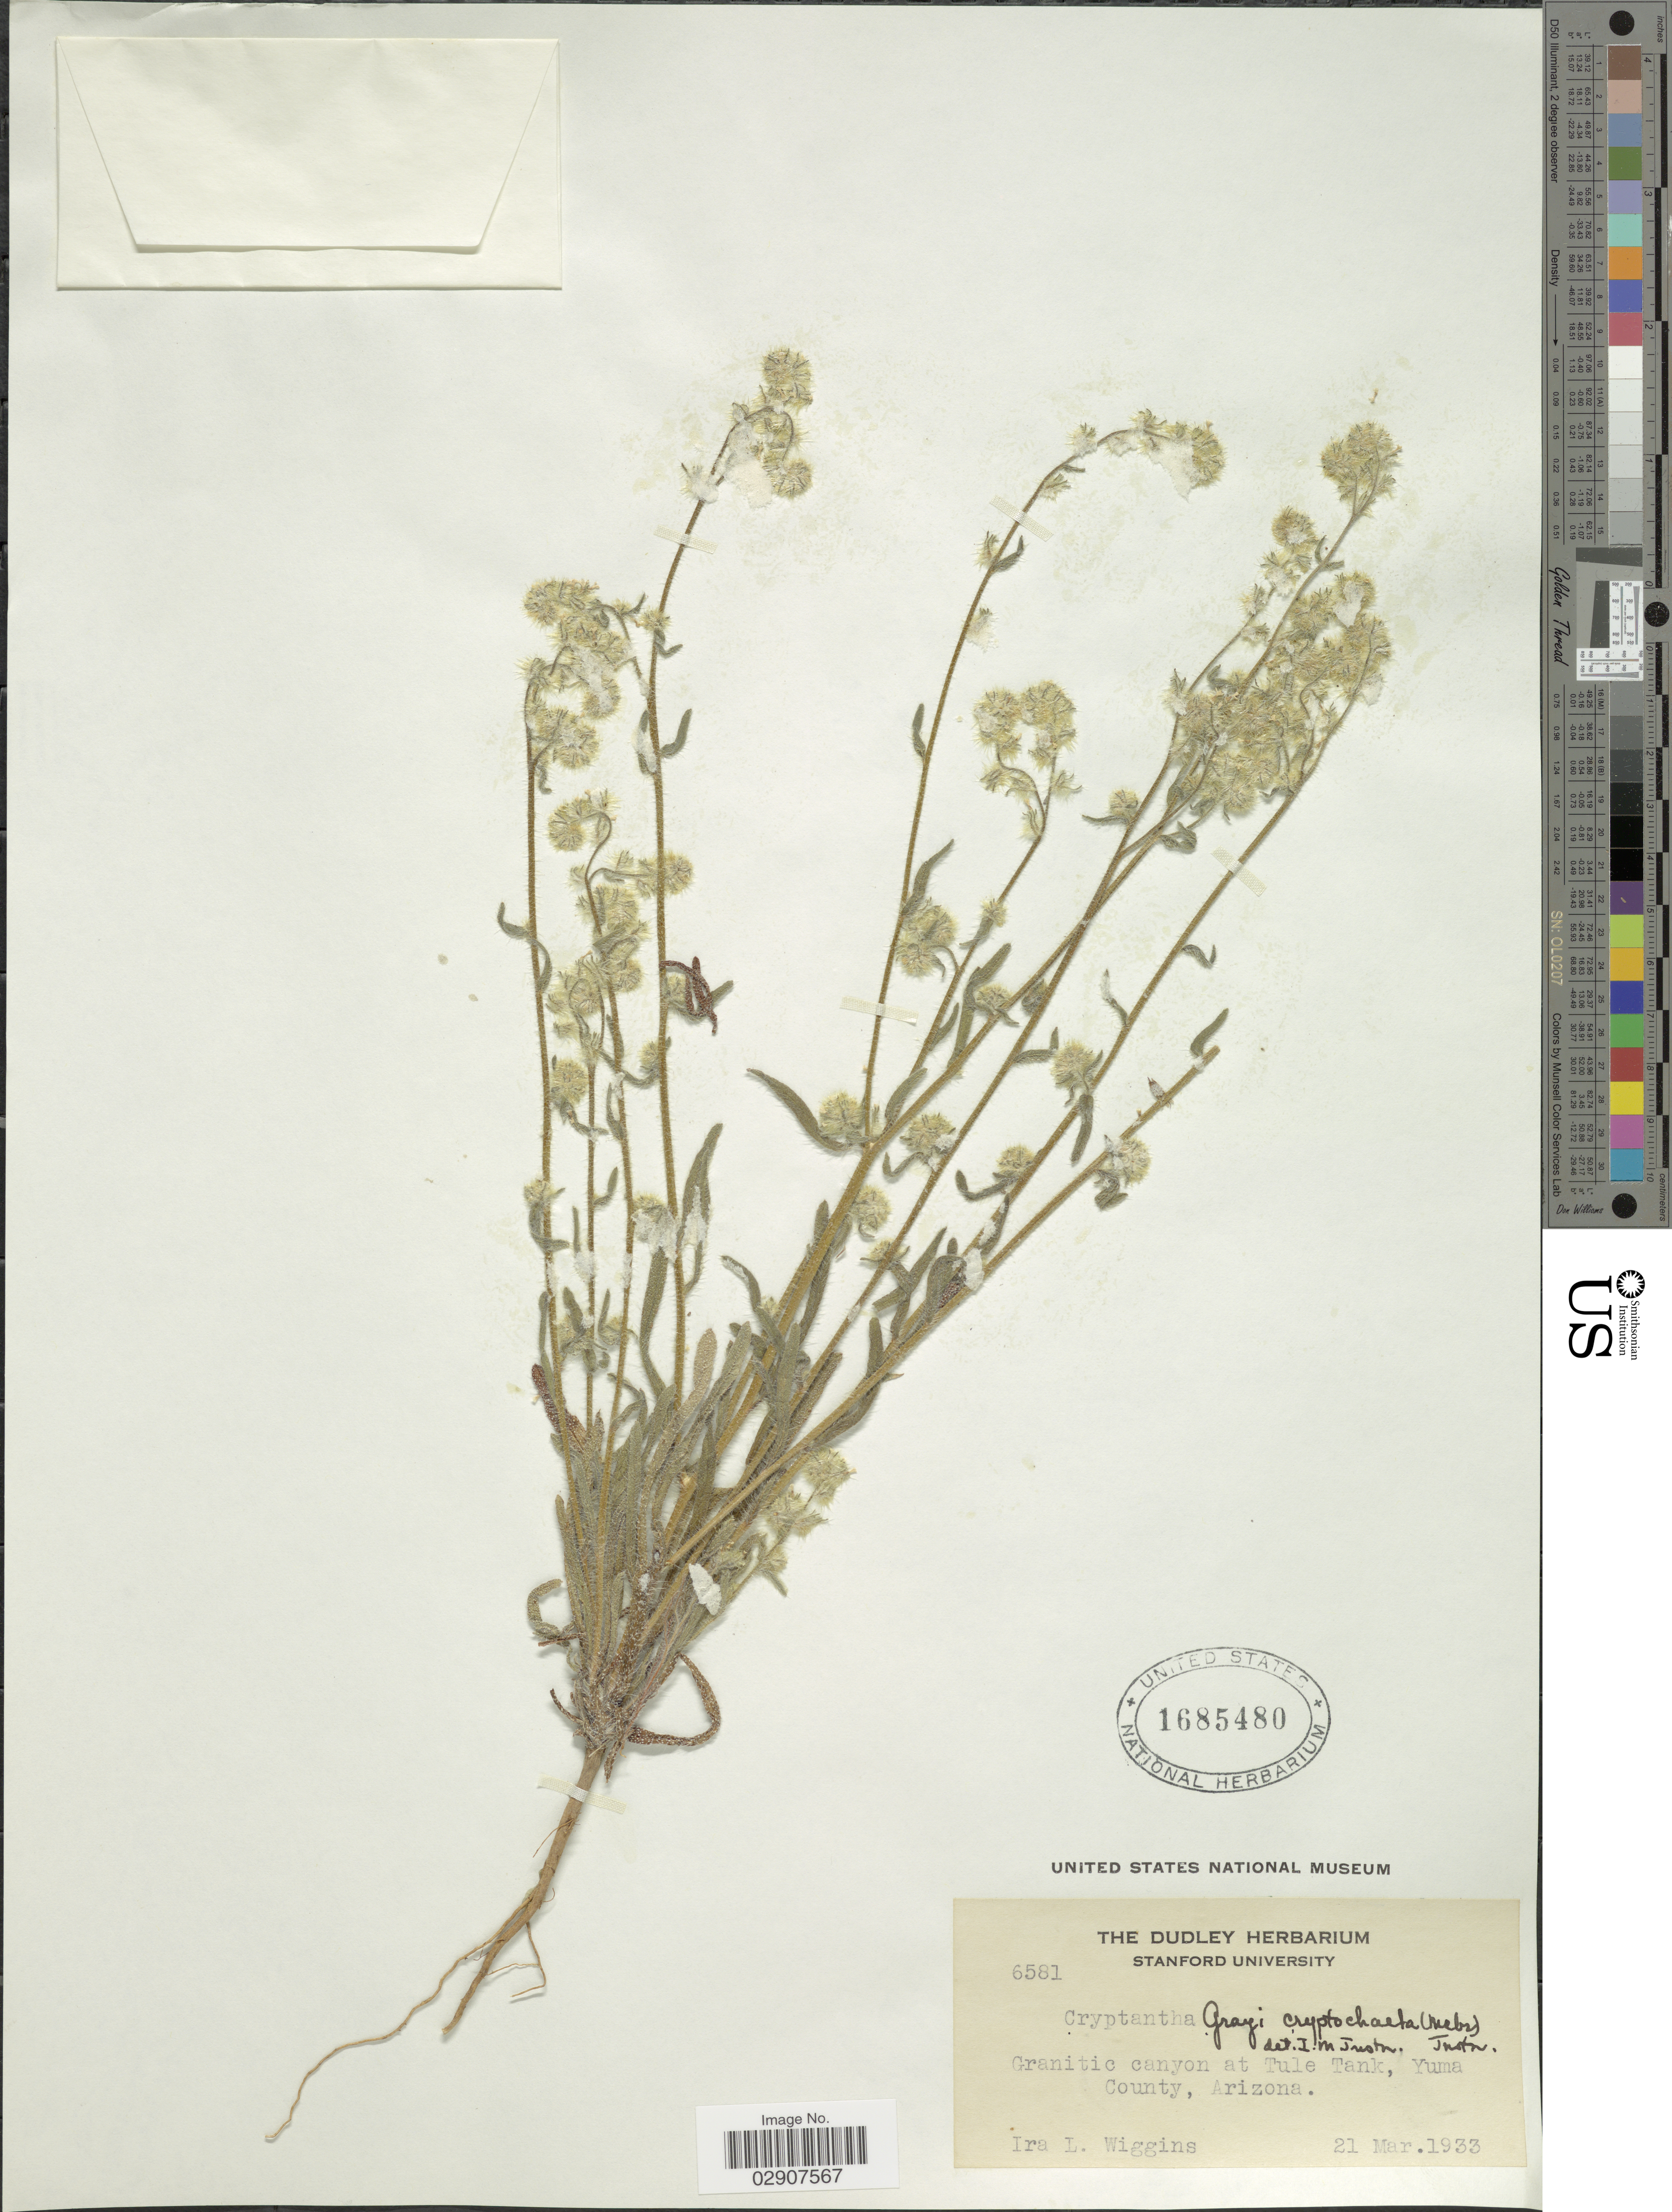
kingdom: Plantae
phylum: Tracheophyta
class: Magnoliopsida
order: Boraginales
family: Boraginaceae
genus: Cryptantha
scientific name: Cryptantha grayi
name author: (Vasey &) J.F. Macbr.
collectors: I. L. Wiggins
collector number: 6581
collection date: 1933-03-21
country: United States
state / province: Arizona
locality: Granitic canyon at Tule Tank, Yuma County.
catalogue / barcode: US 1685480